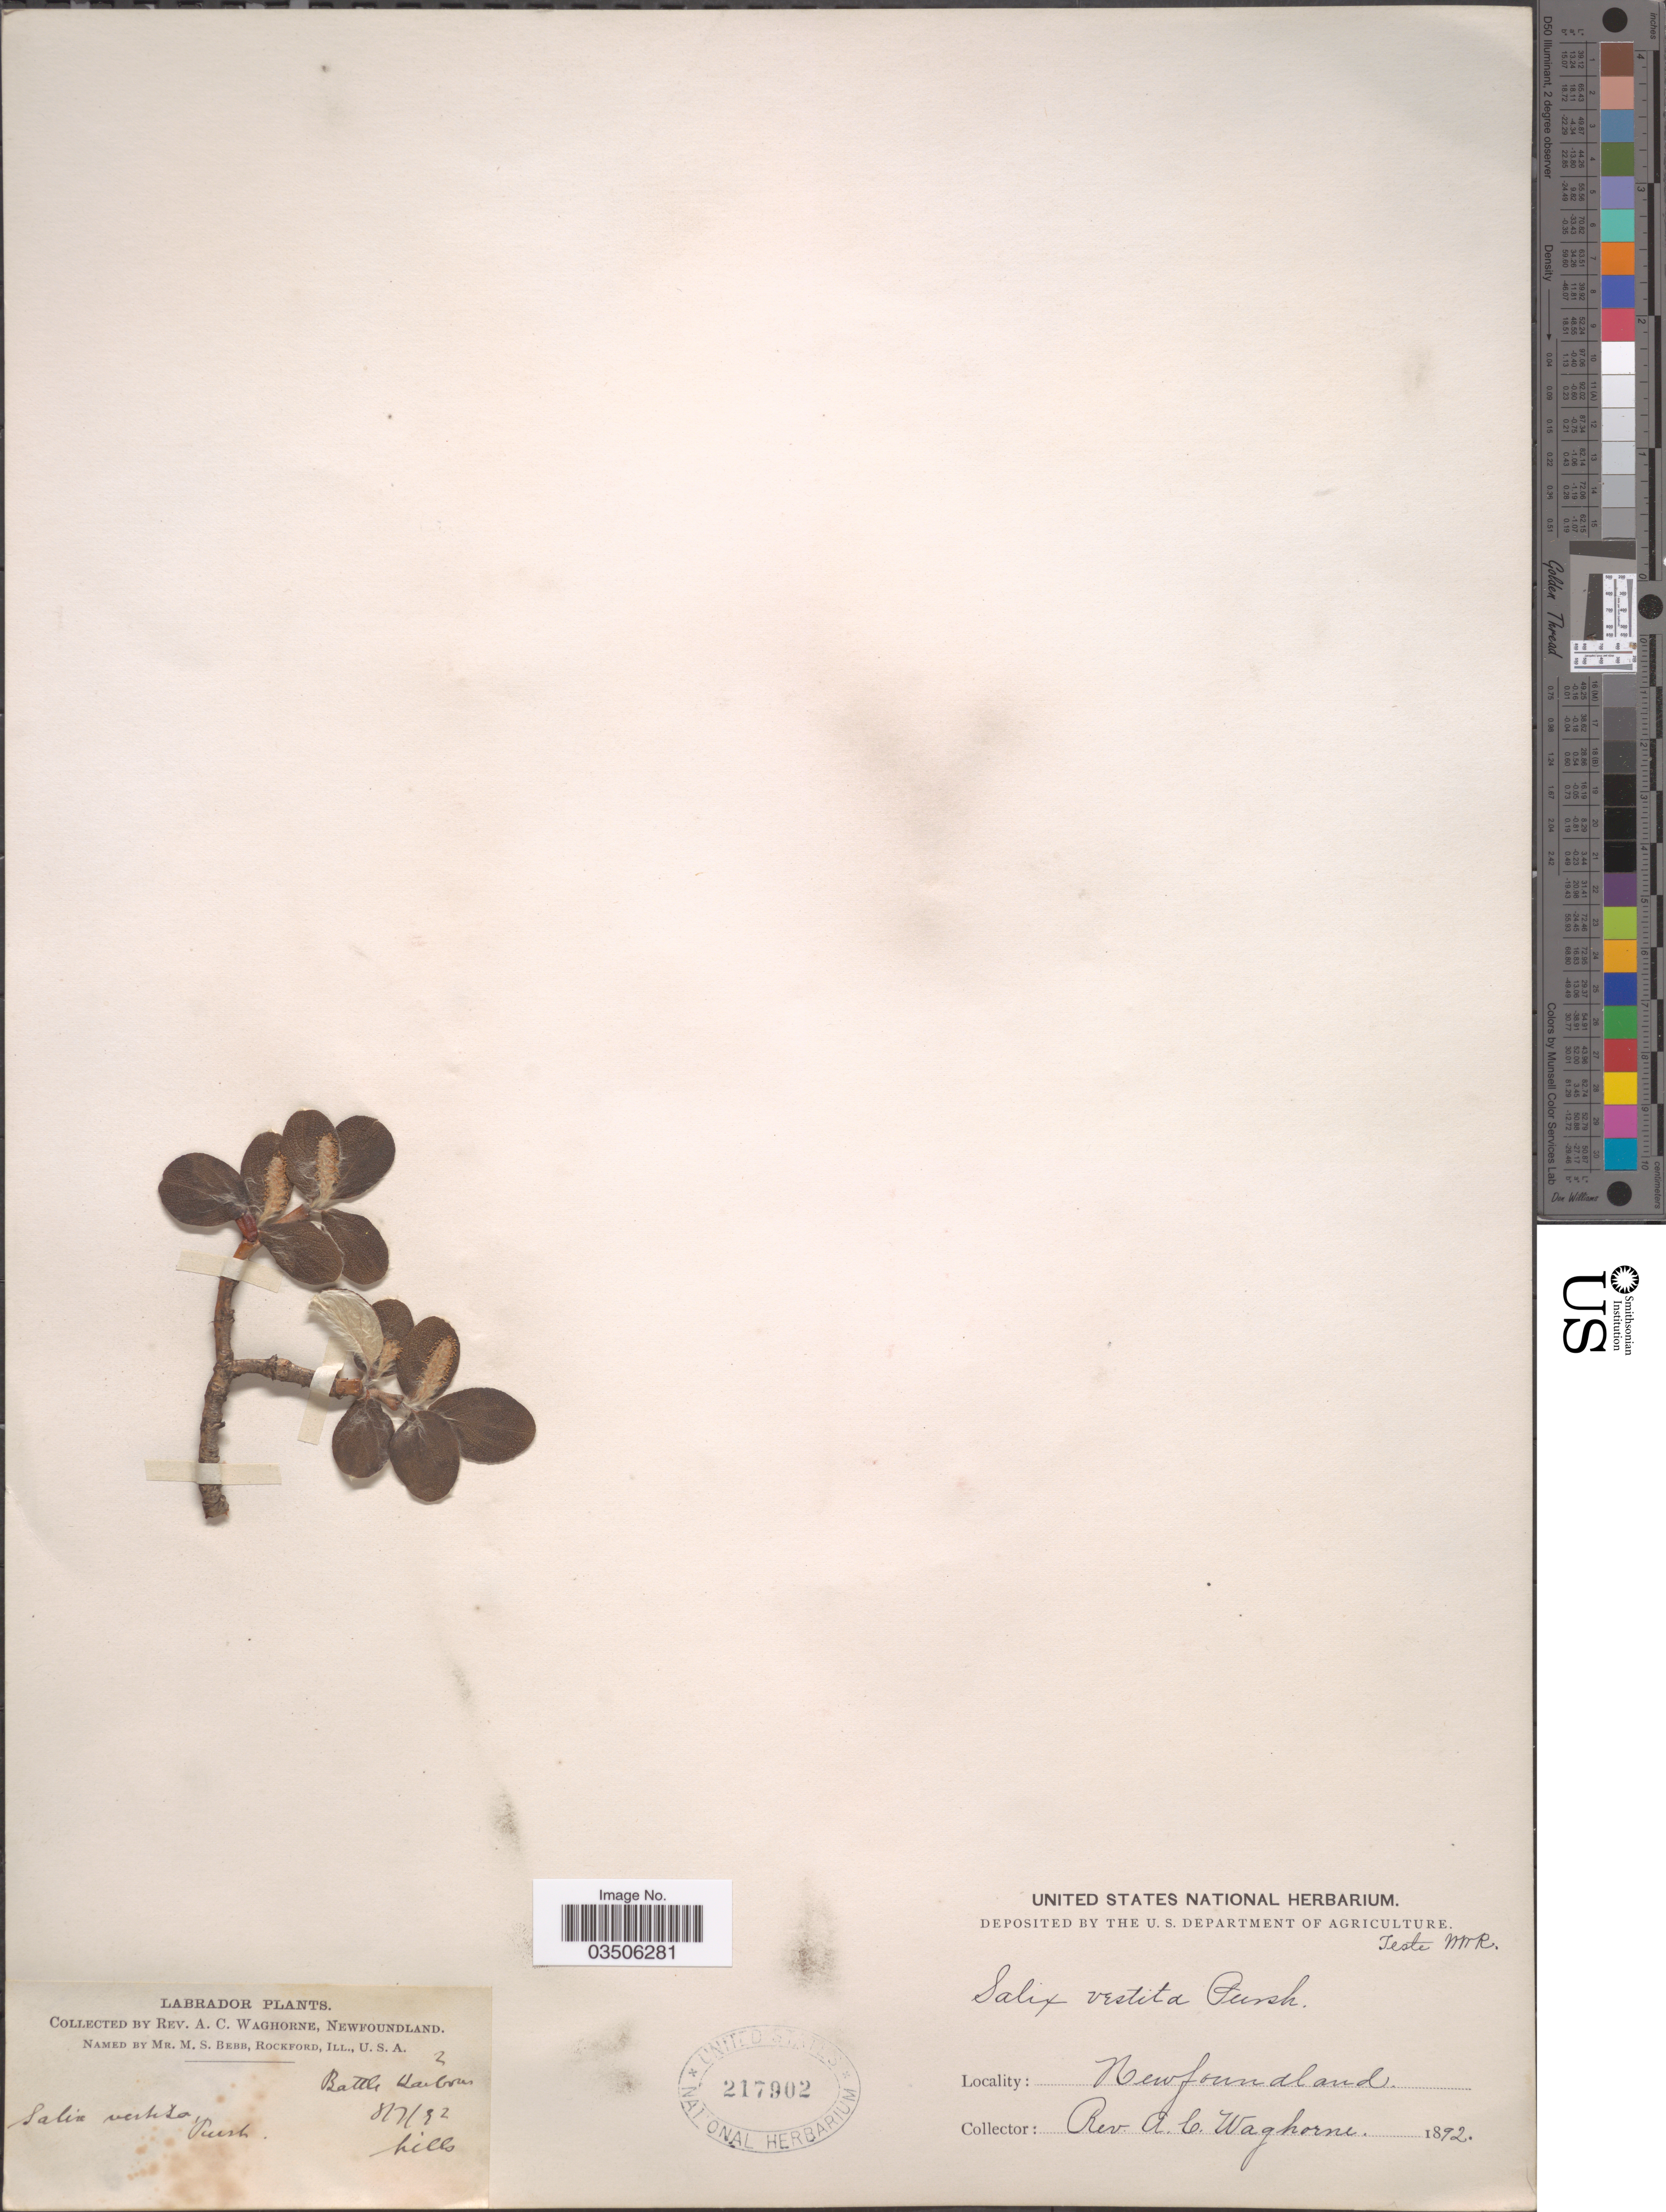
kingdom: Plantae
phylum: Tracheophyta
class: Magnoliopsida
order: Malpighiales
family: Salicaceae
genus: Salix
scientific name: Salix vestita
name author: Pursh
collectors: A. Waghorne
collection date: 1892-07-08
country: Canada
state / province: Newfoundland and Labrador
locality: Labrador. Battle Harbour.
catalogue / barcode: US 217902